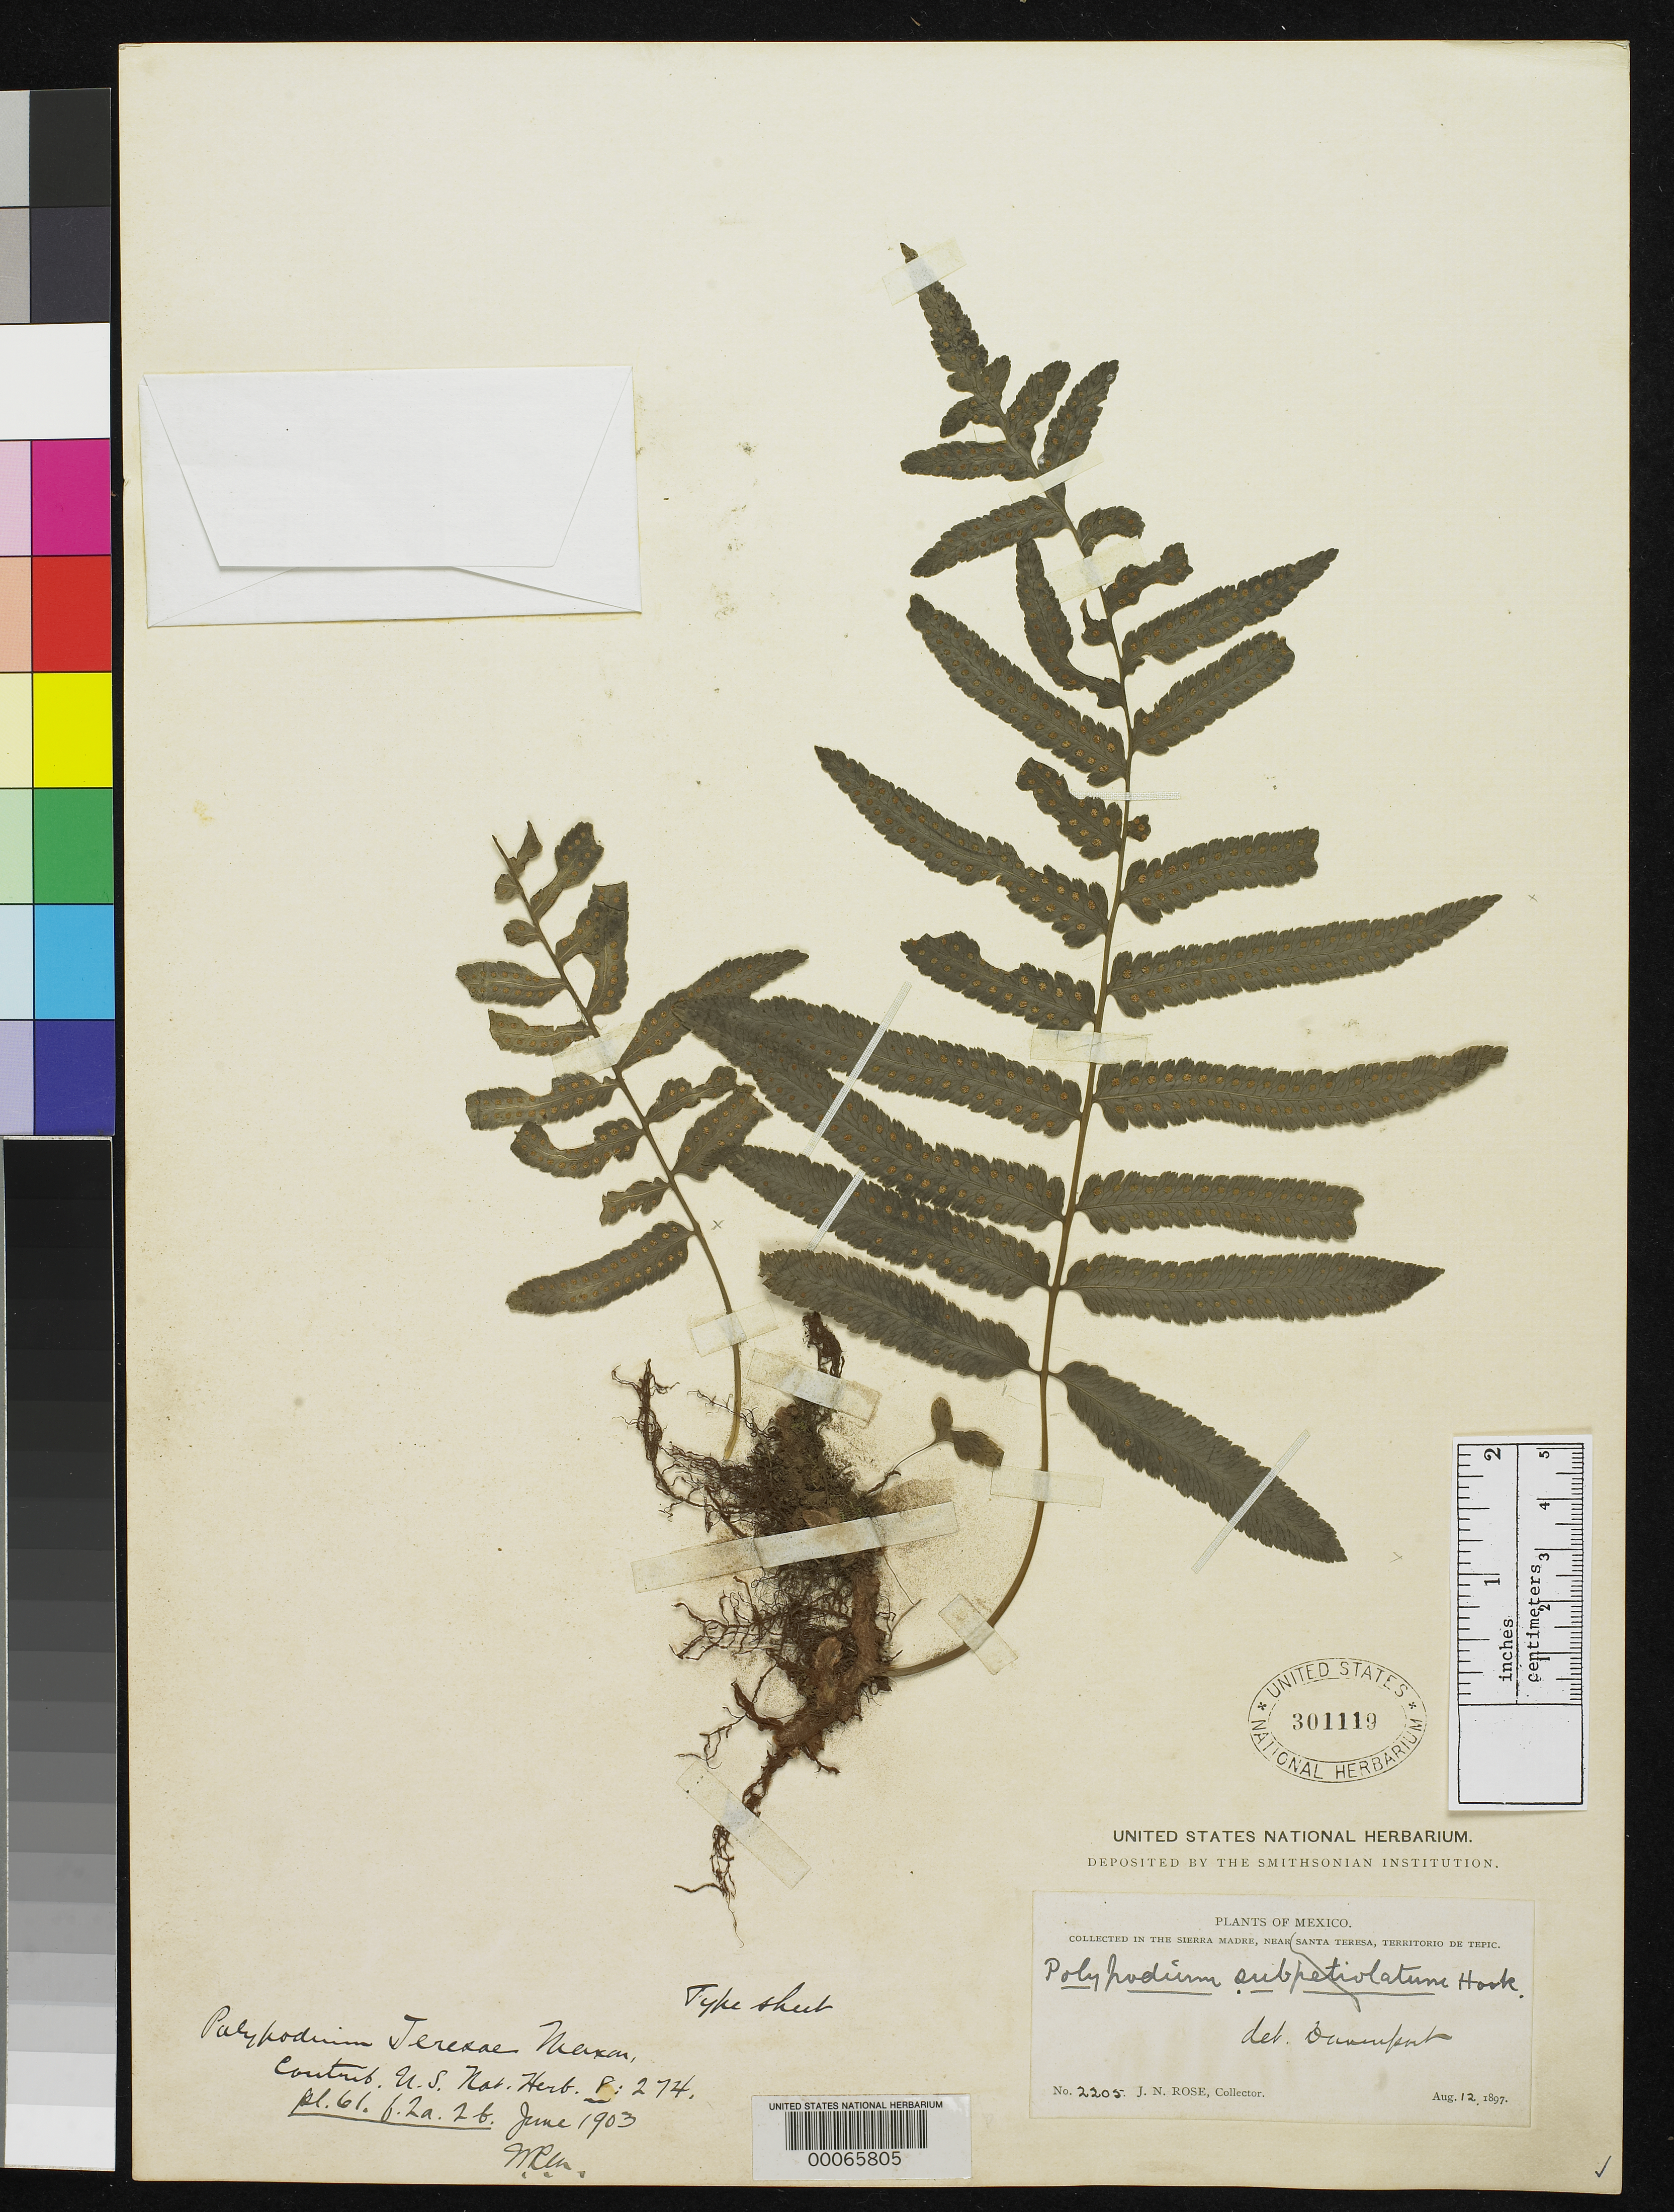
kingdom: Plantae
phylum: Tracheophyta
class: Polypodiopsida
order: Polypodiales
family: Polypodiaceae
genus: Polypodium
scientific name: Polypodium teresae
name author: Maxon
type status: Holotype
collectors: J. N. Rose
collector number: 2205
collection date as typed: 12 Aug 1897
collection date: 1897-08-12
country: Mexico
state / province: Nayarit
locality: Sierra Madre, near Santa Teresa, Tepic Territory.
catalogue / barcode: US 301119